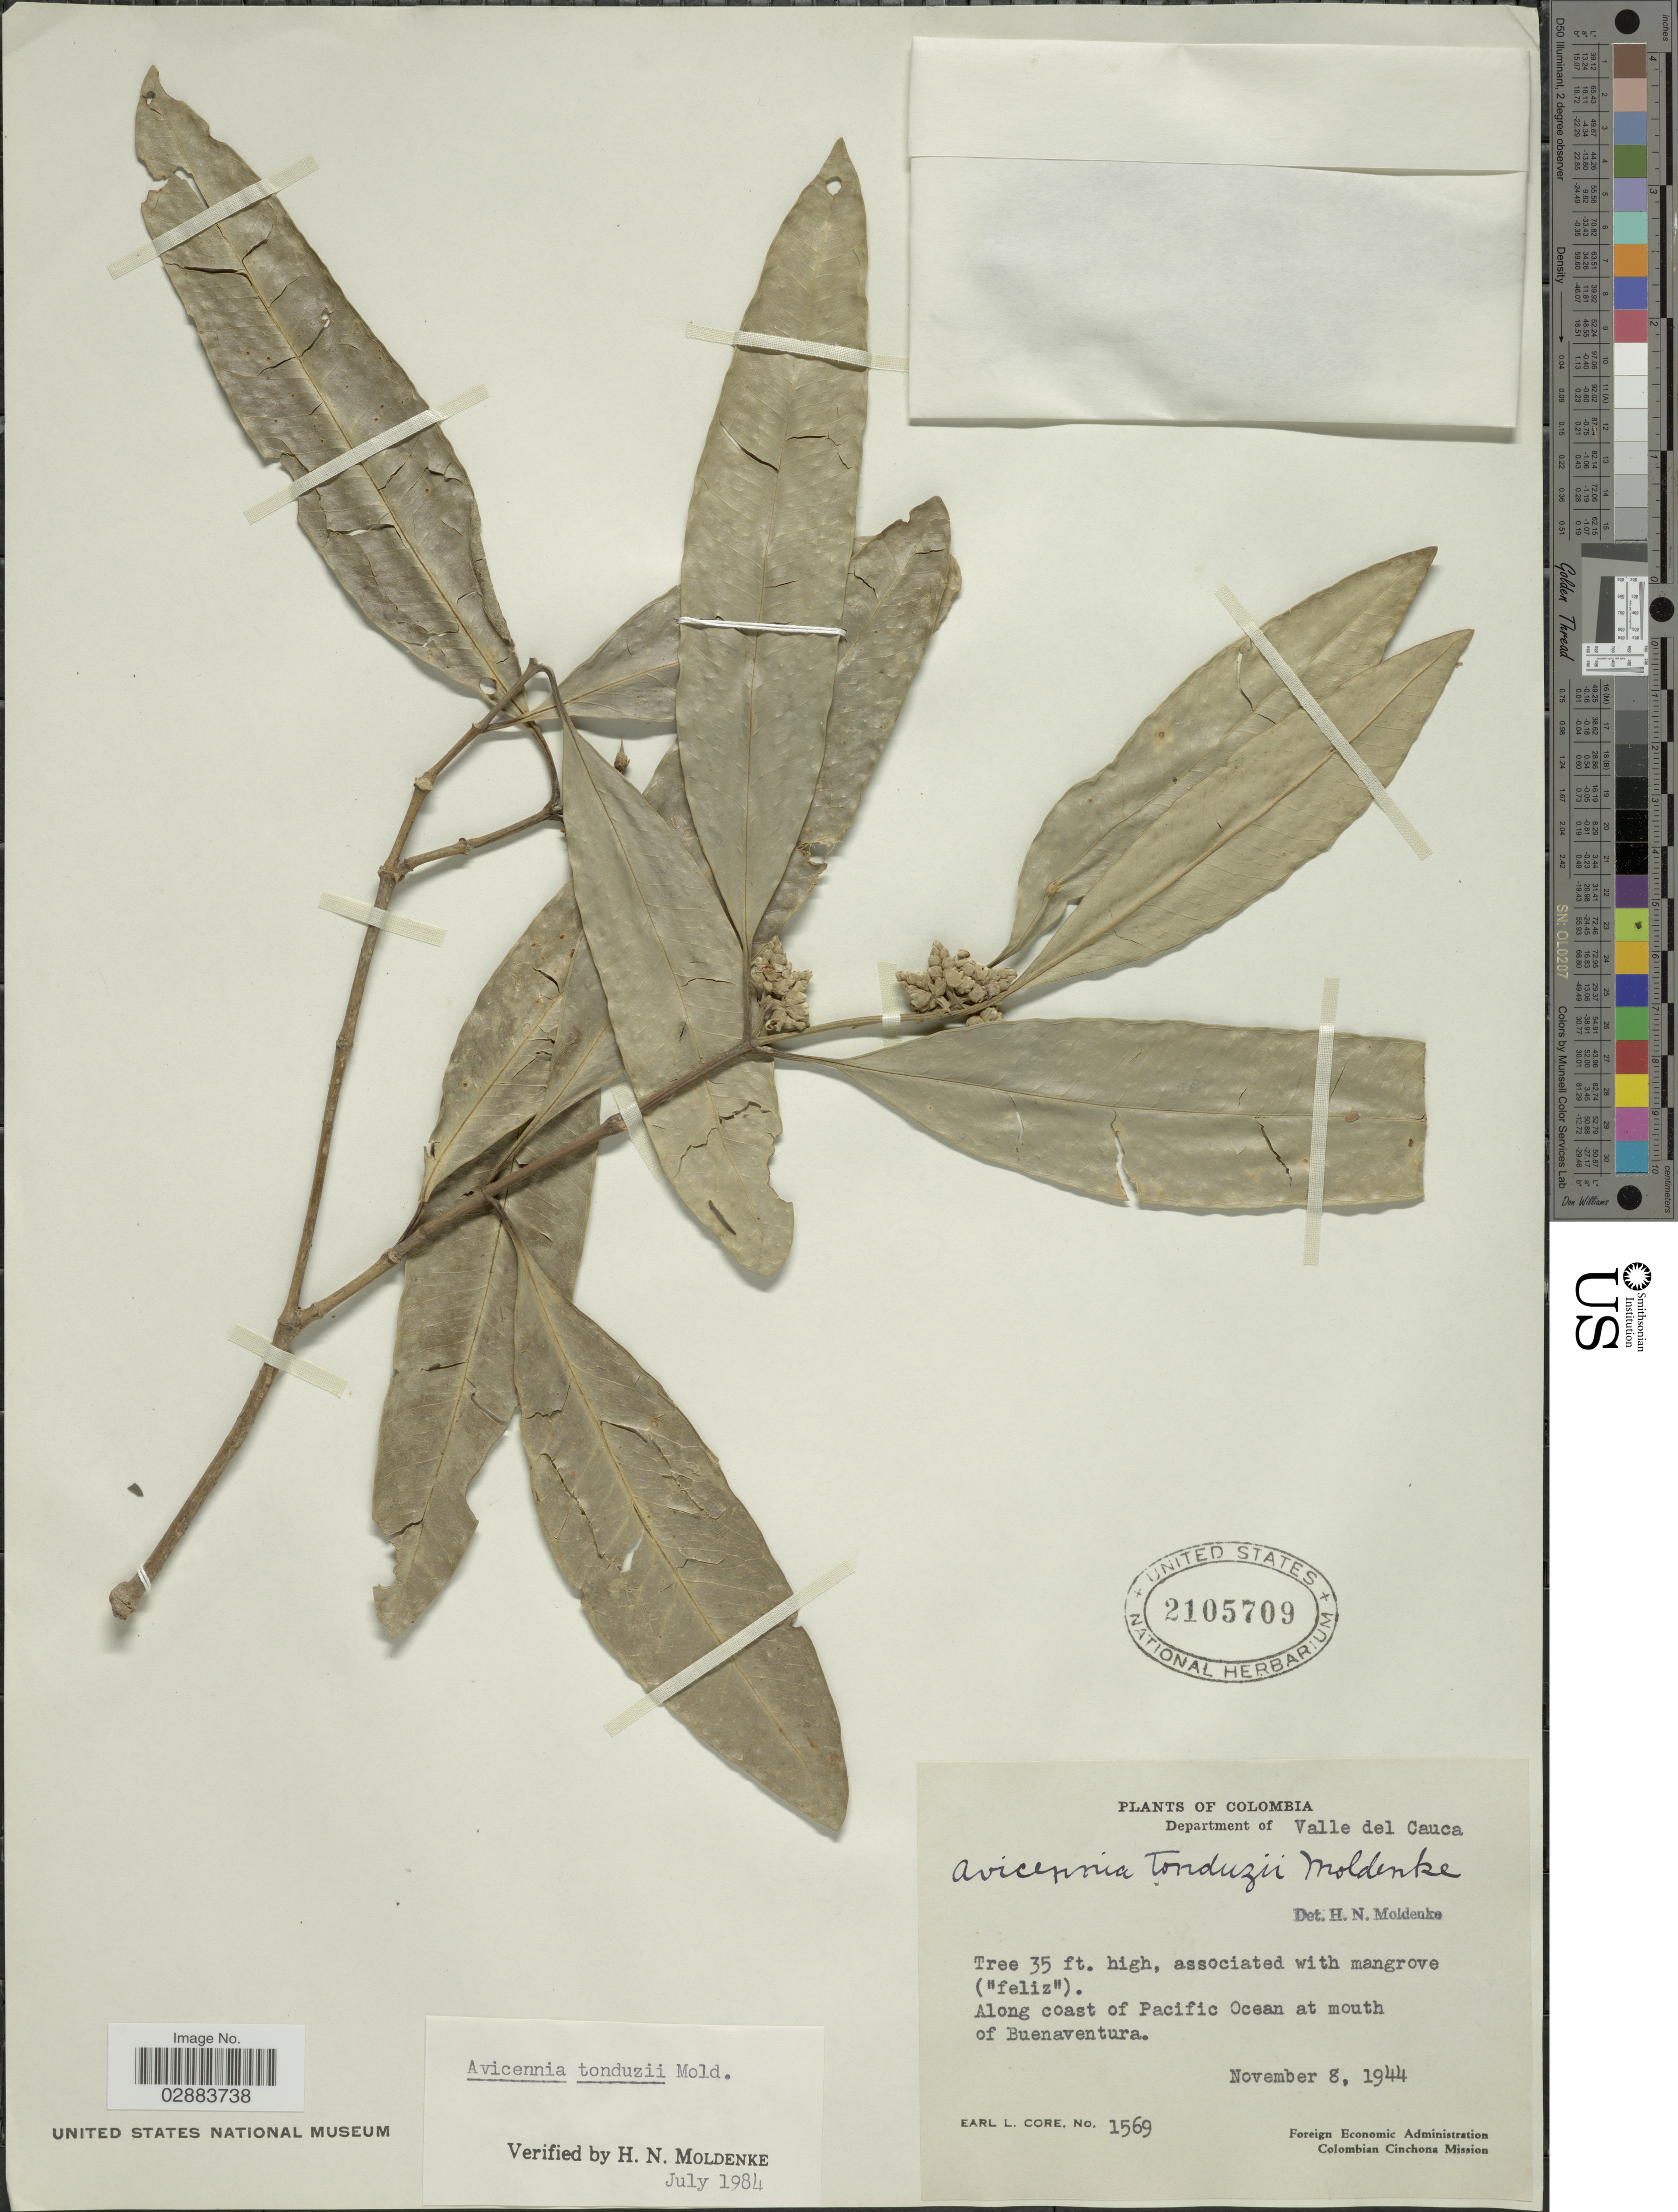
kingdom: Plantae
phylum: Tracheophyta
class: Magnoliopsida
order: Lamiales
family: Acanthaceae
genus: Avicennia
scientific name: Avicennia tonduzii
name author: Moldenke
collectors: E. L. Core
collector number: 1569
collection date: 1944-11-08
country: Colombia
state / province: Valle del Cauca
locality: Along coast of Pacific Ocean at mouth of Buenaventura.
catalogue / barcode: US 2105709